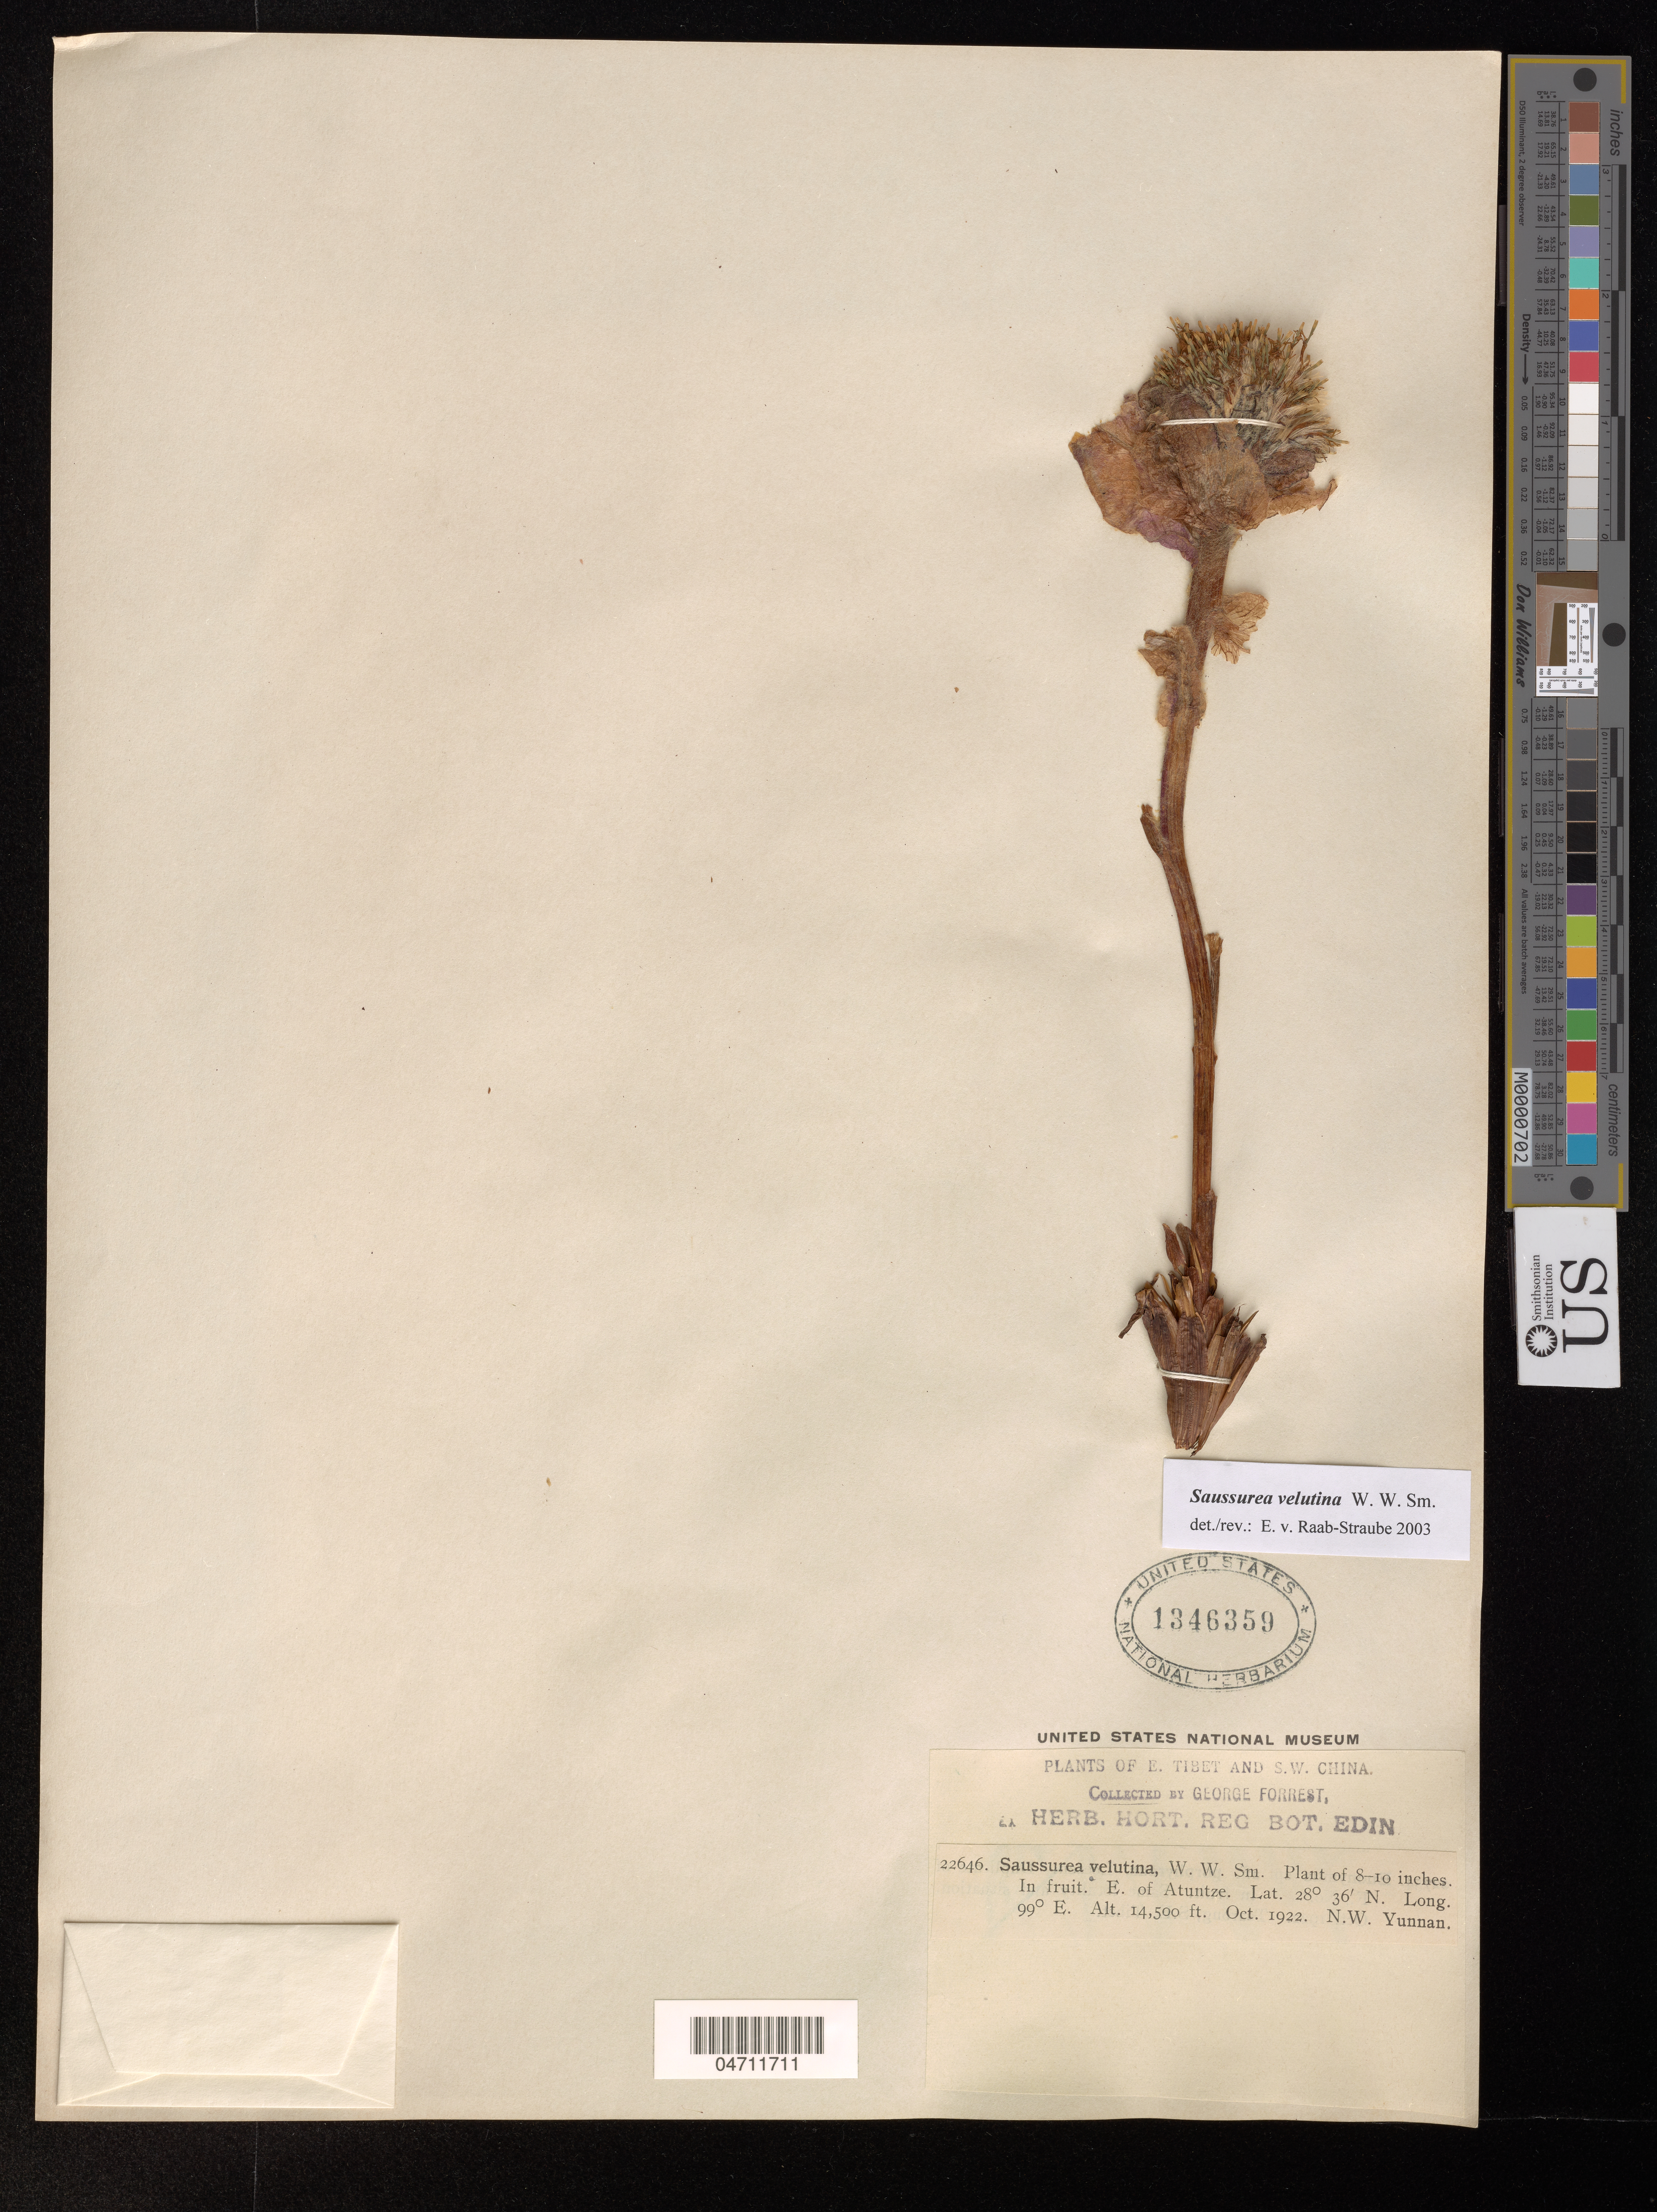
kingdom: Plantae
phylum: Tracheophyta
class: Magnoliopsida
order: Asterales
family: Asteraceae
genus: Saussurea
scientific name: Saussurea velutina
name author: W.W. Sm.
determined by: Raab-Straube, Eckhard von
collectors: G. Forrest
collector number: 22646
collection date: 1922-10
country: China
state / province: Yunnan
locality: E of Atuntze, NW Yunnan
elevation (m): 4420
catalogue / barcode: US 1346359